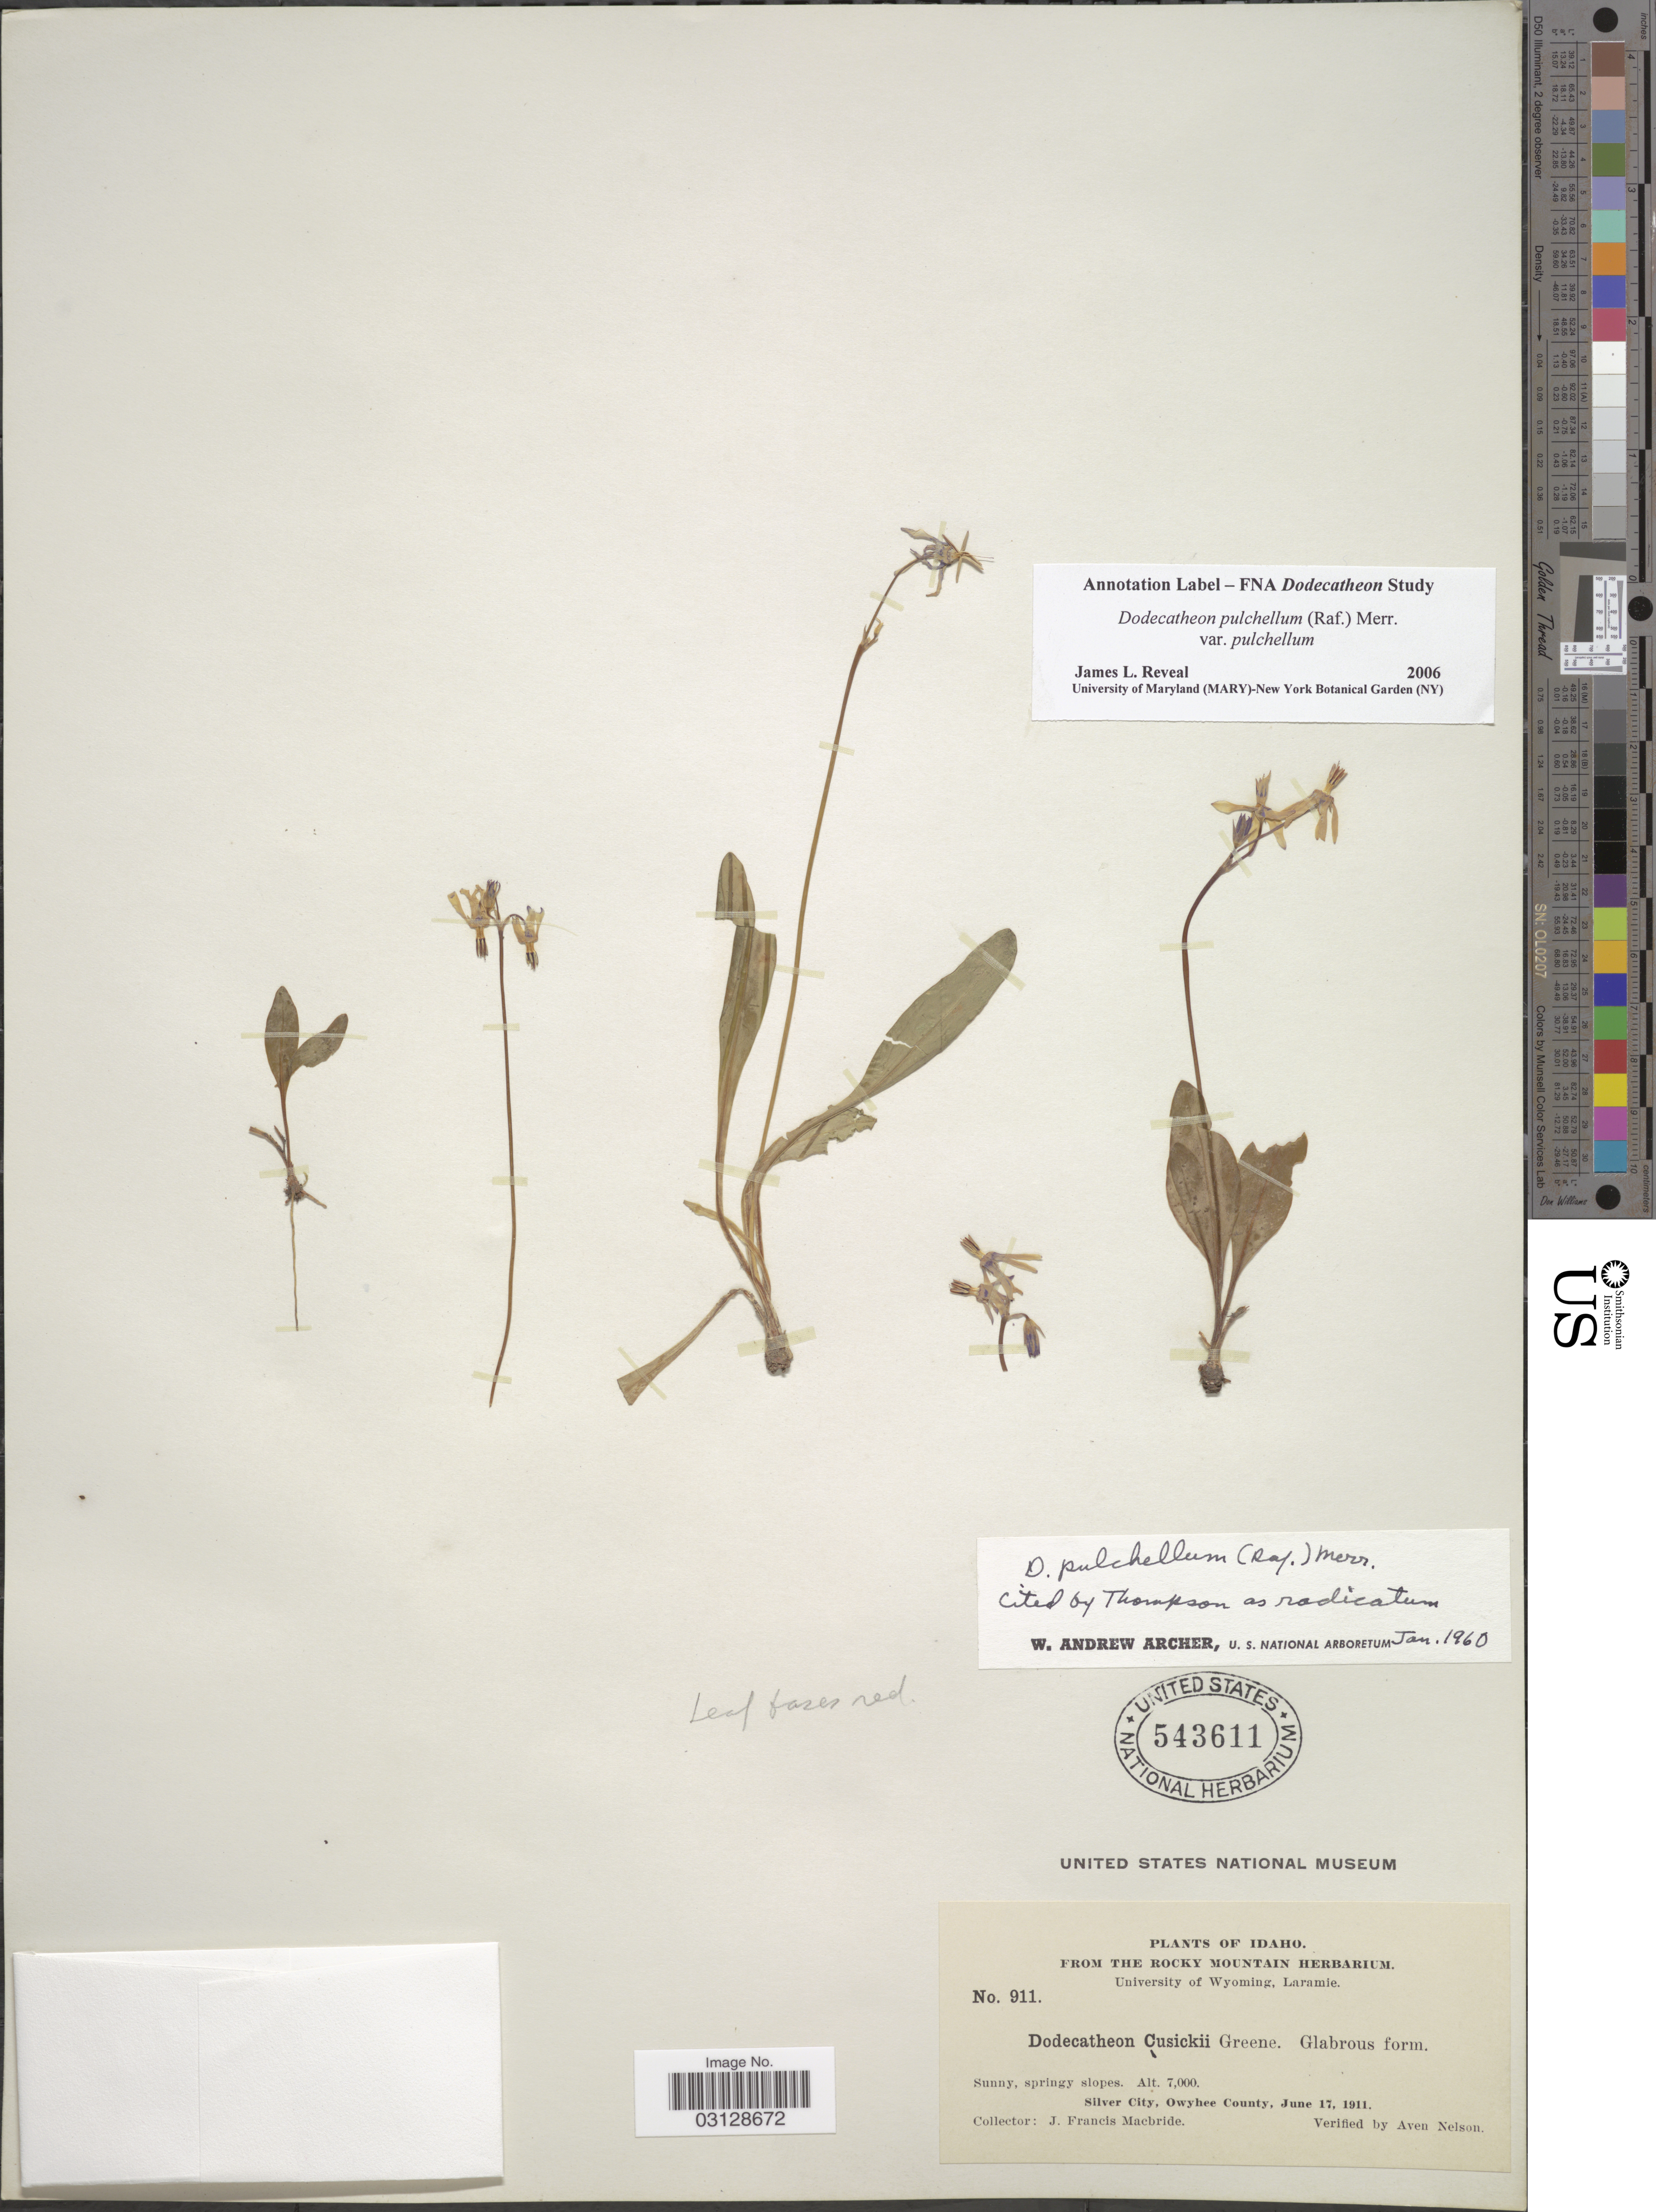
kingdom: Plantae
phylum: Tracheophyta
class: Magnoliopsida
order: Ericales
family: Primulaceae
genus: Dodecatheon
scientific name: Dodecatheon pulchellum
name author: (Raf.) Merr.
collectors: J. F. Macbride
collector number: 911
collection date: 1911-06-17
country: United States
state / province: Idaho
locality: Silver City, Owyhee County.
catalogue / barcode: US 543611